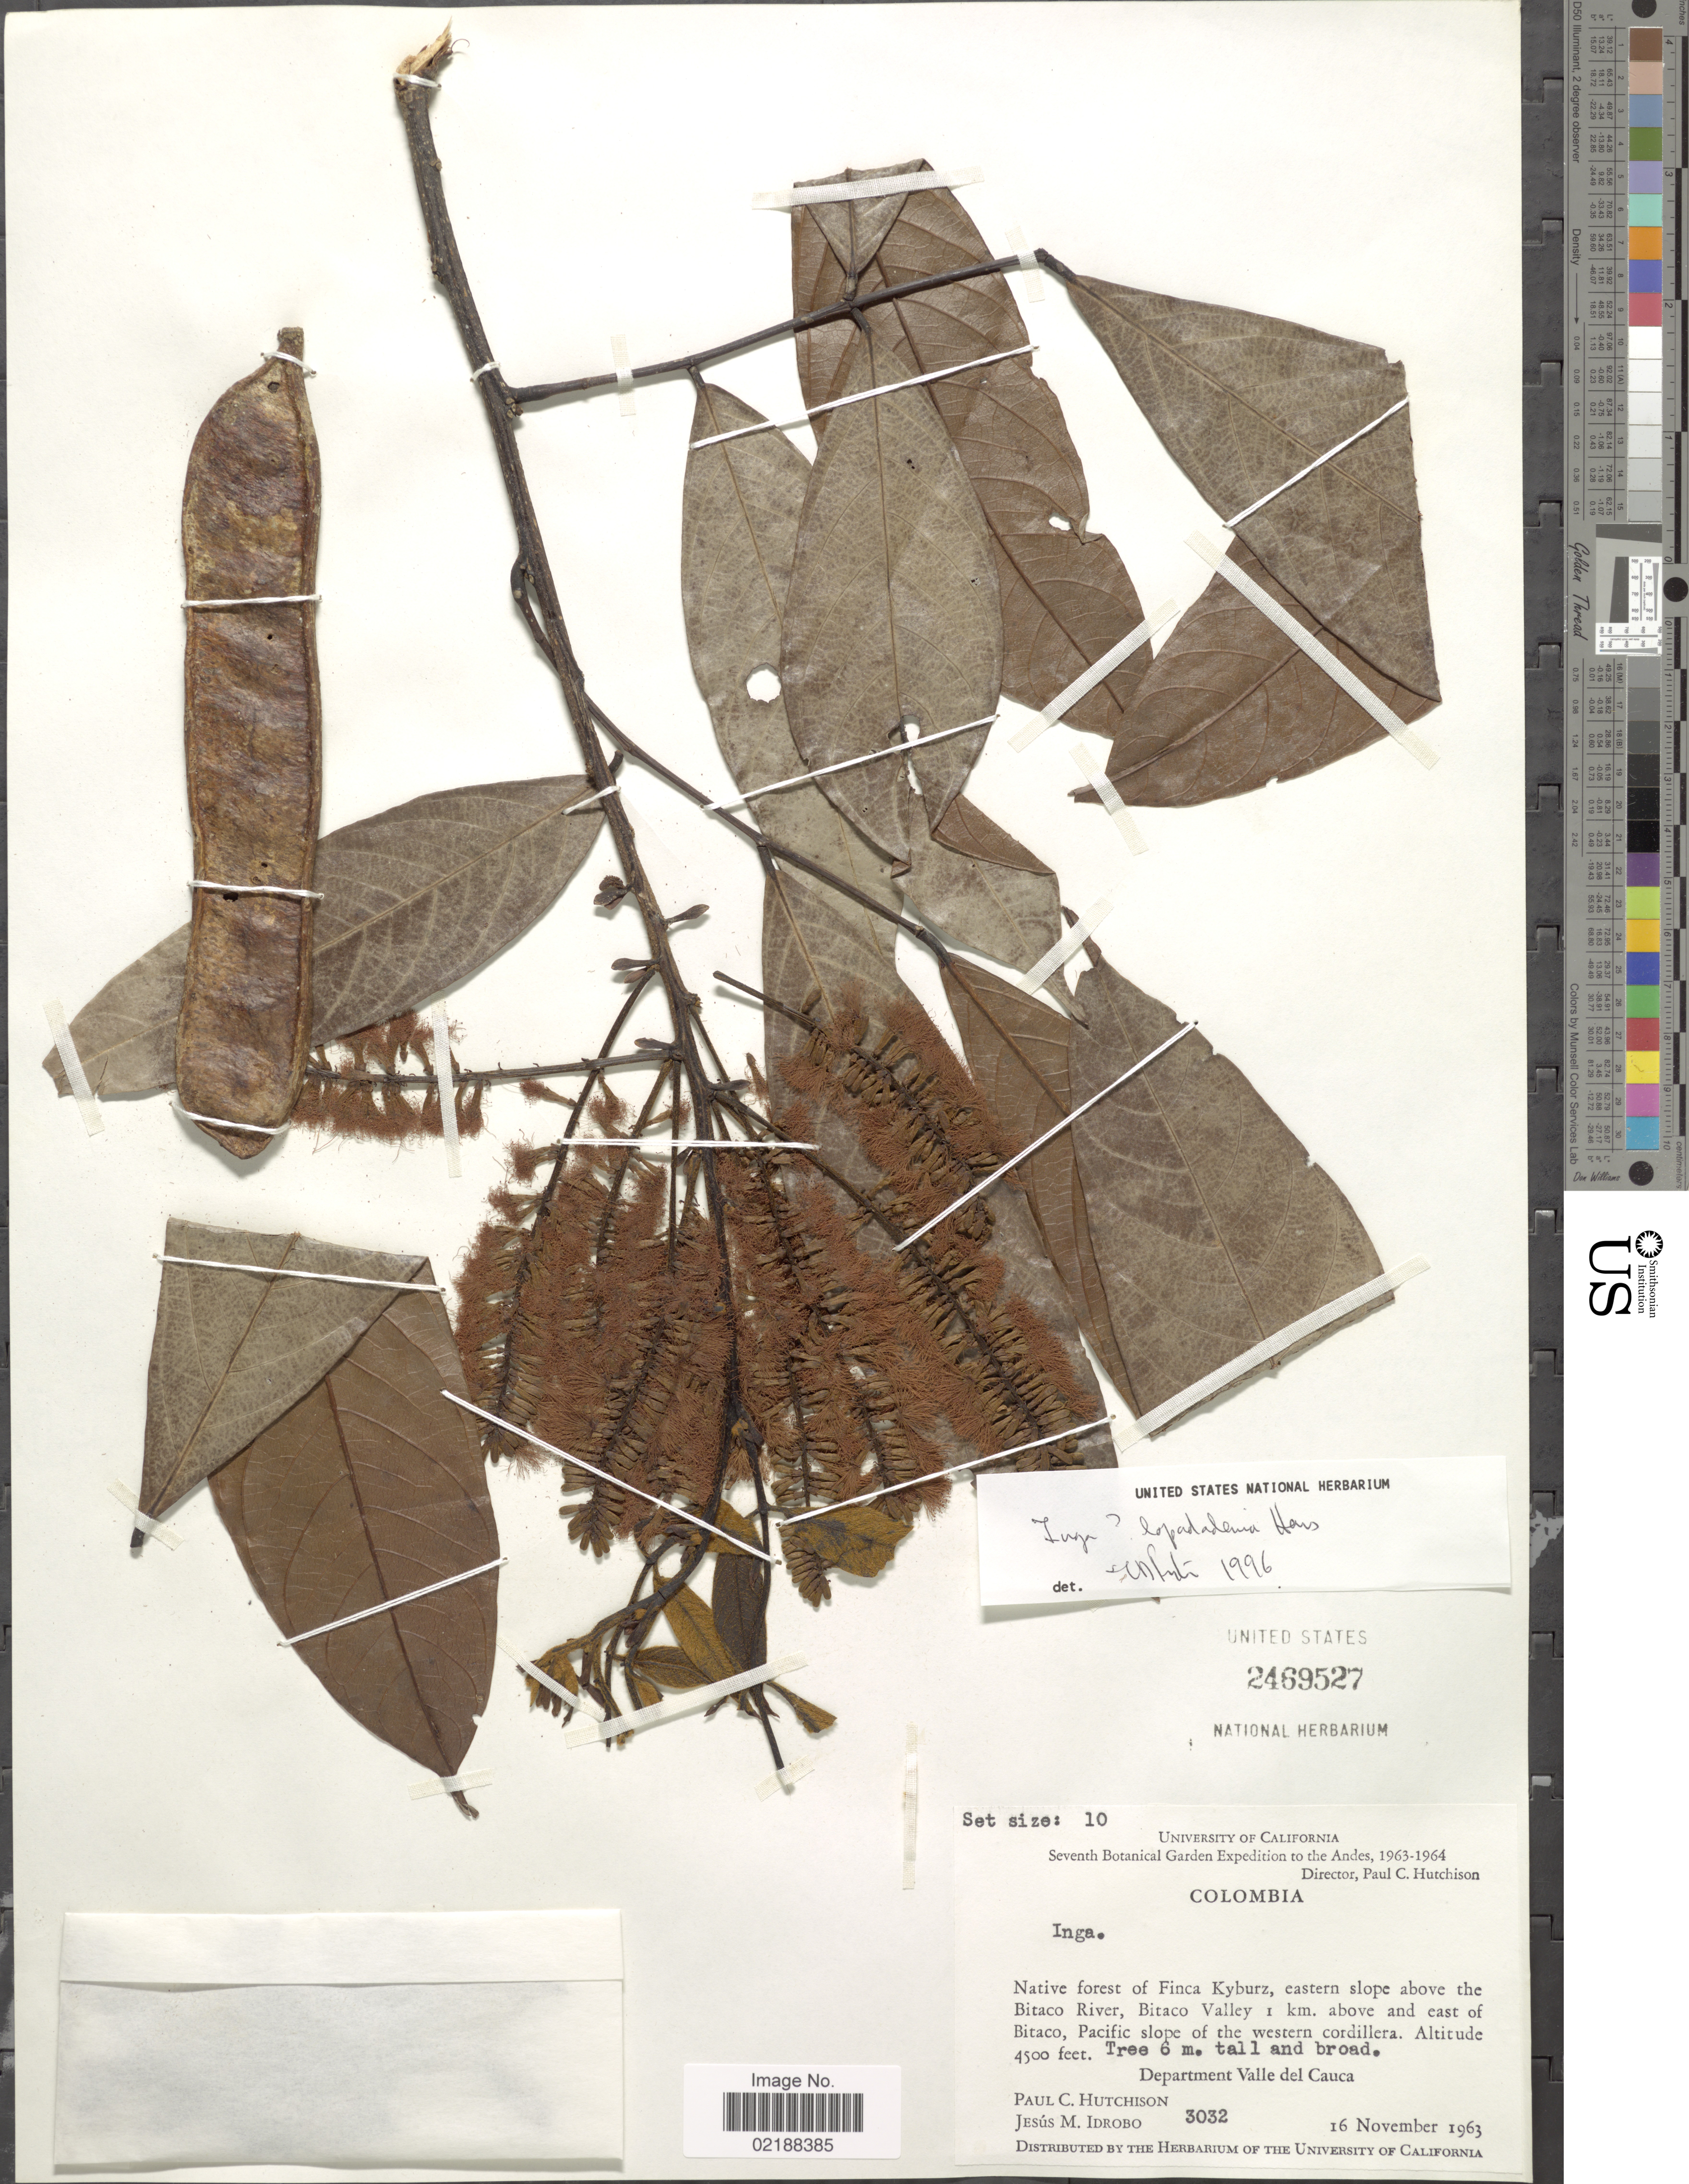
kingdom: Plantae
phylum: Tracheophyta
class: Magnoliopsida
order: Fabales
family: Fabaceae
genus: Inga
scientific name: Inga lopadadenia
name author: Harms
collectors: P. C. Hutchison & J. M. Idrobo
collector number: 3032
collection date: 1963-11-16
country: Colombia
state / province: Valle del Cauca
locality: Native forest of Finca Kyburz, eastern slope above the Bitaco River, Bitaco Valley 1 km. above and east of Bitaco, Pacific slope of the western cordillera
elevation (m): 1372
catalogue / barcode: US 2469527